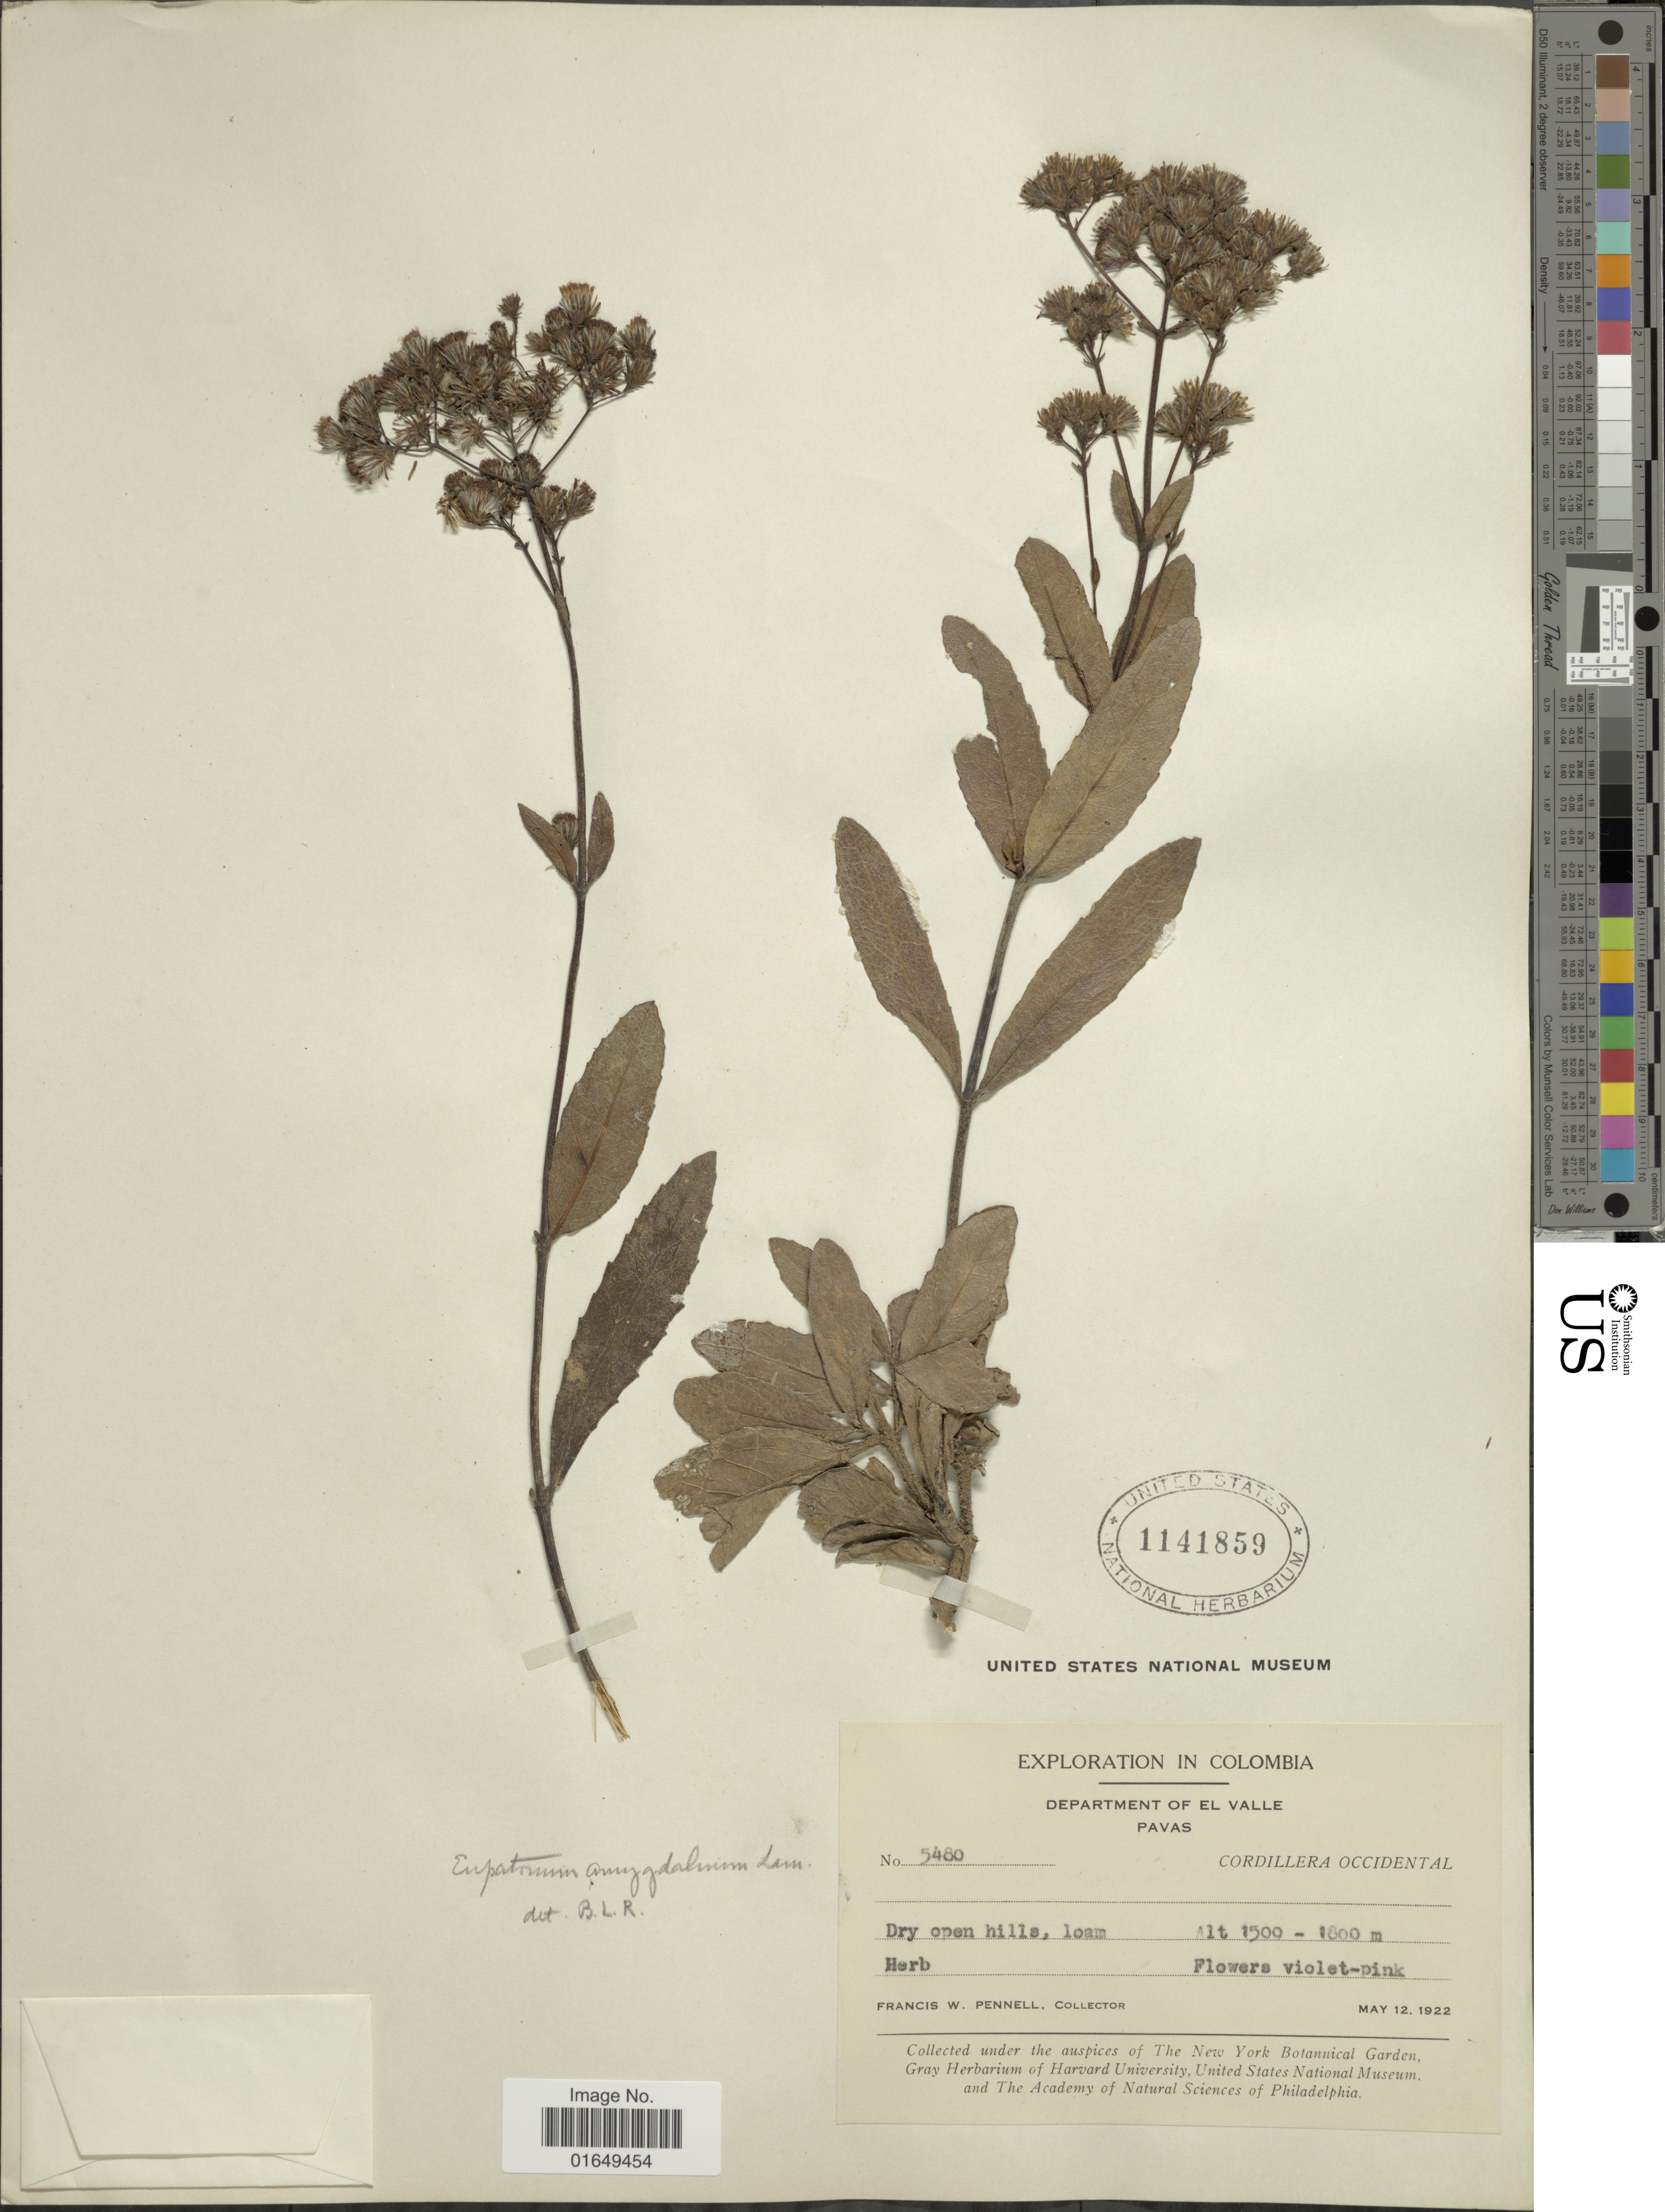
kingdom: Plantae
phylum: Tracheophyta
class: Magnoliopsida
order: Asterales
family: Asteraceae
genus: Ayapana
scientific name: Ayapana amygdalina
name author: (Lam.) R.M. King & H. Rob.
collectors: F. W. Pennell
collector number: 5480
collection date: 1922-05-12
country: Colombia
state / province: Valle del Cauca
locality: Pavas, dry open hills, Cordillera Occidental.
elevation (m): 1500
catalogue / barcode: US 1141859